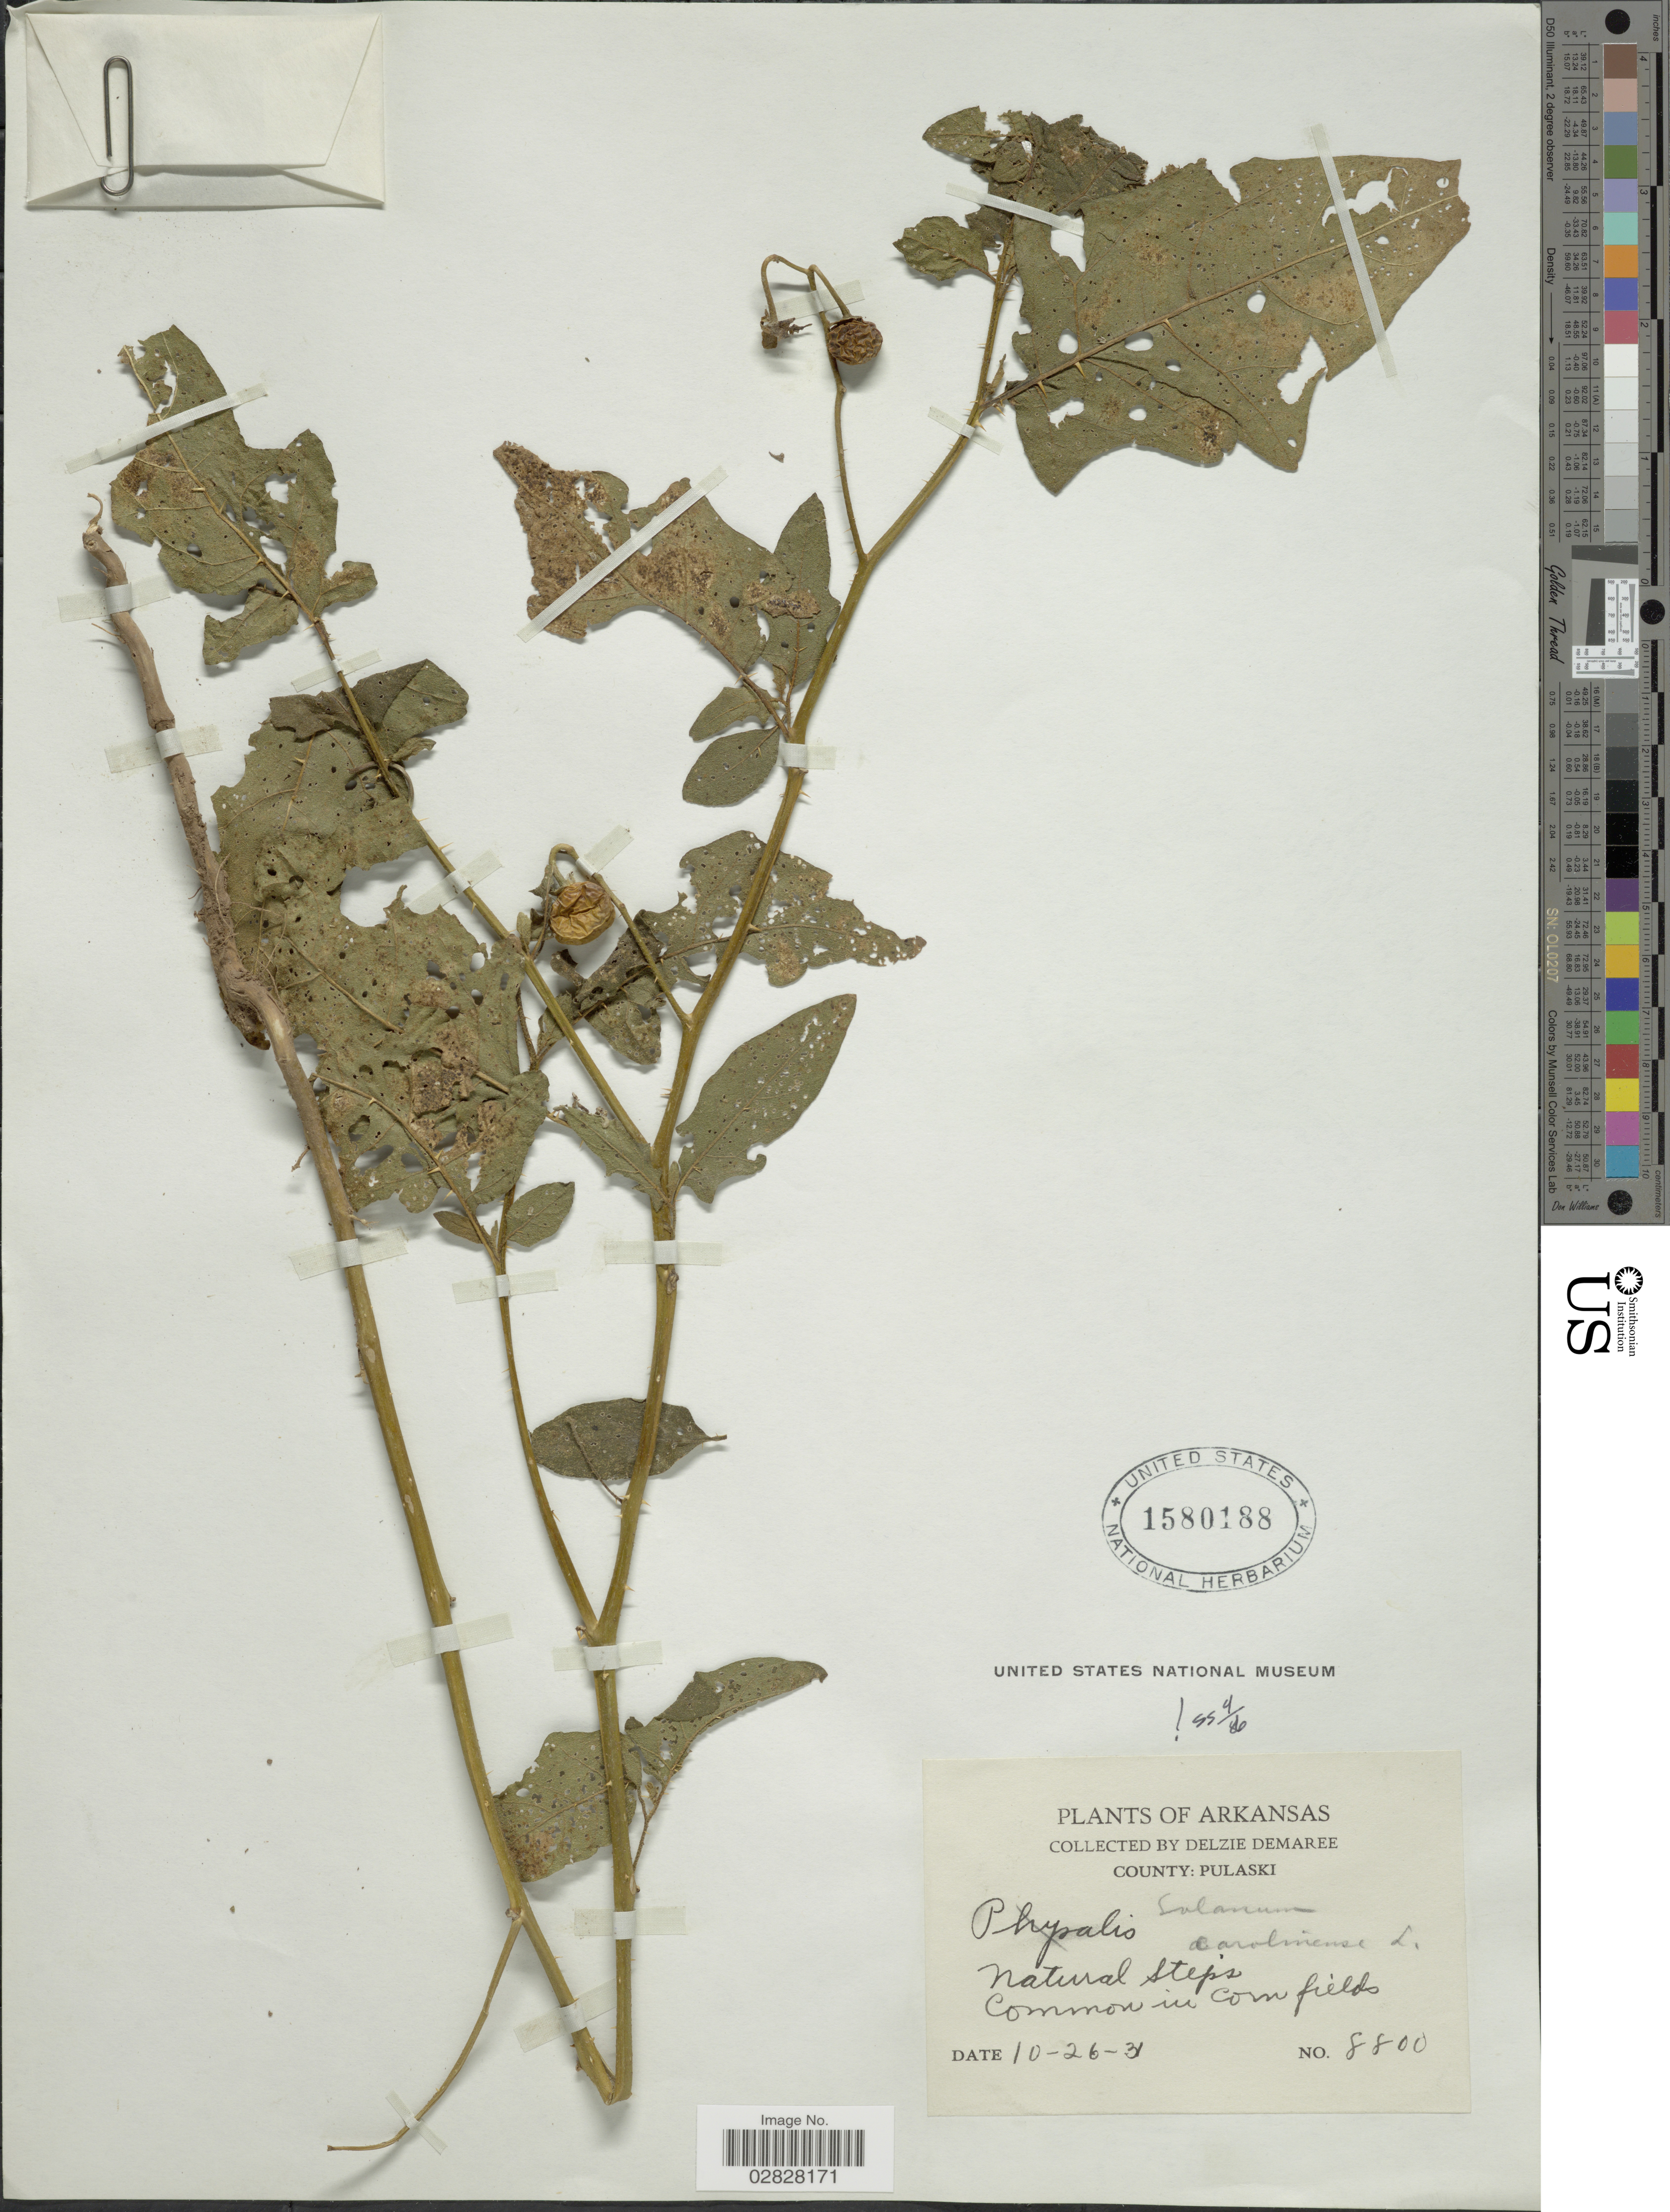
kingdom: Plantae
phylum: Tracheophyta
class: Magnoliopsida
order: Solanales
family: Solanaceae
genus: Solanum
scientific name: Solanum carolinense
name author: L.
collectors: D. Demaree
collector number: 8800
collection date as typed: Transcribed d/m/y: 26/10/31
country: United States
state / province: Arkansas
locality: County: Pulaski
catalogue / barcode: US 1580188